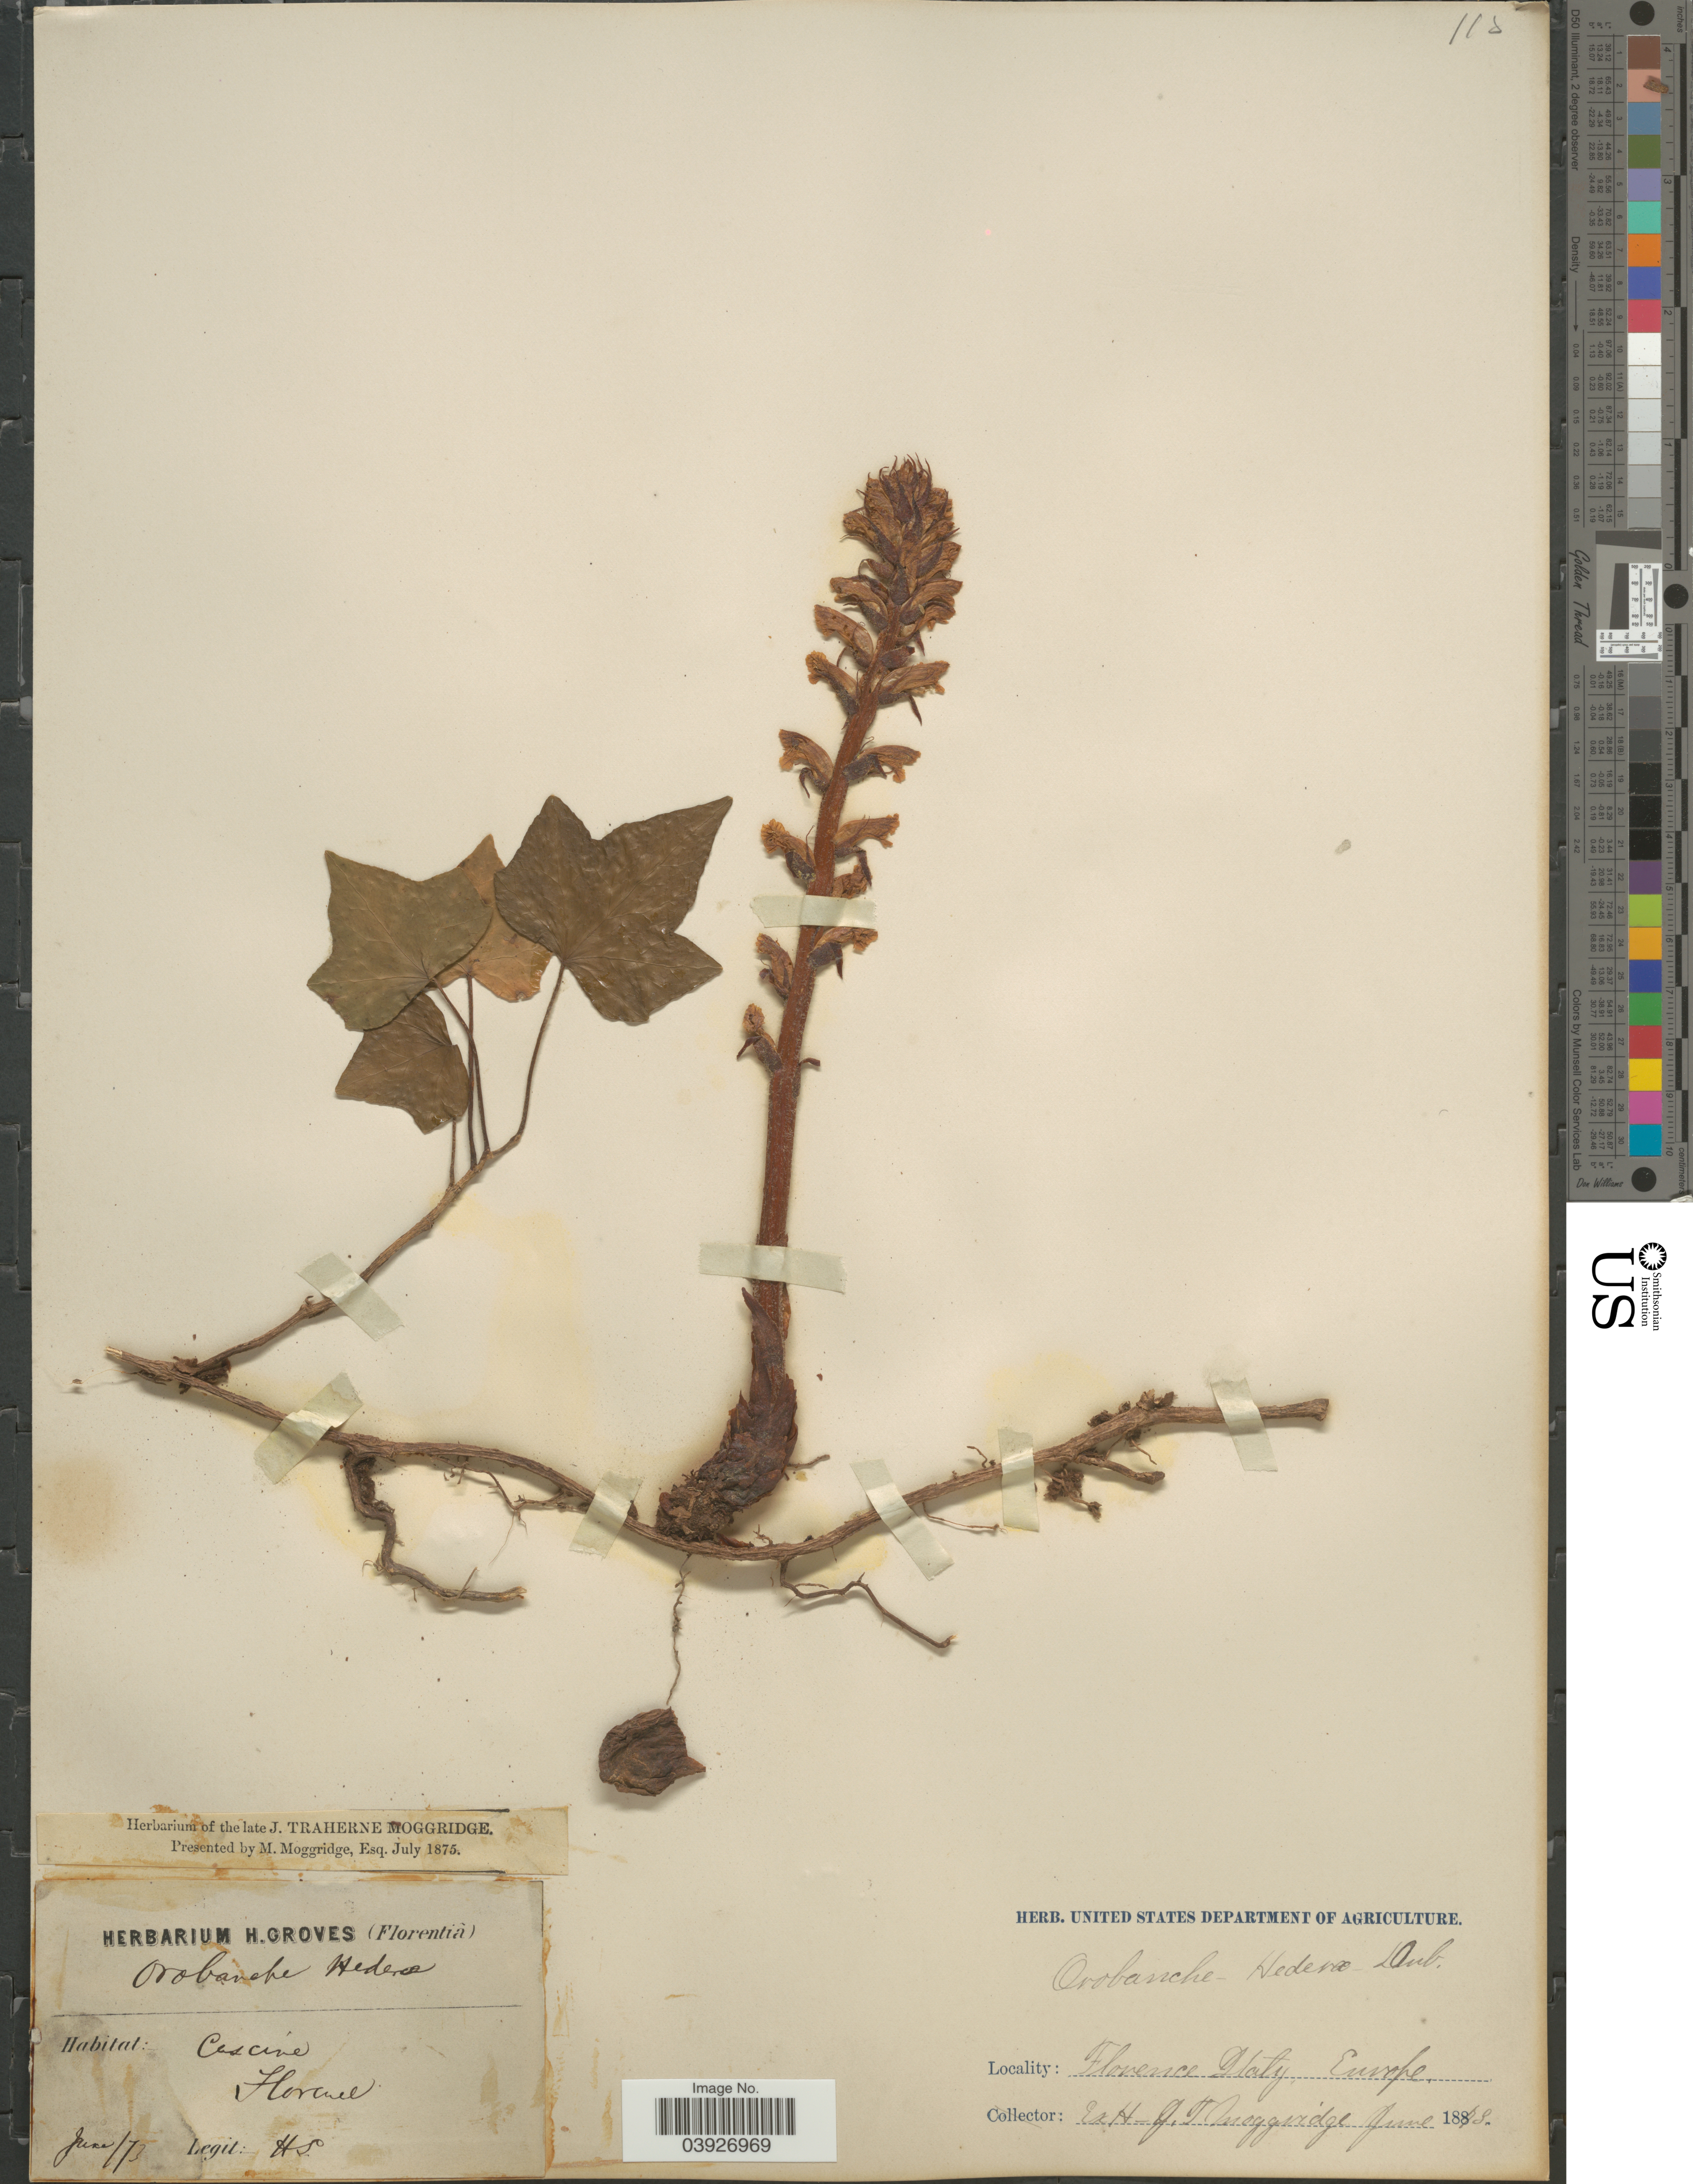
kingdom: Plantae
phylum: Tracheophyta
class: Magnoliopsida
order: Lamiales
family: Orobanchaceae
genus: Orobanche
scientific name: Orobanche hederae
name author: Duby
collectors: H. Groves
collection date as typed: Transcribed d/m/y: /6/73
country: Italy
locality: Cescine. Florence. Europe.